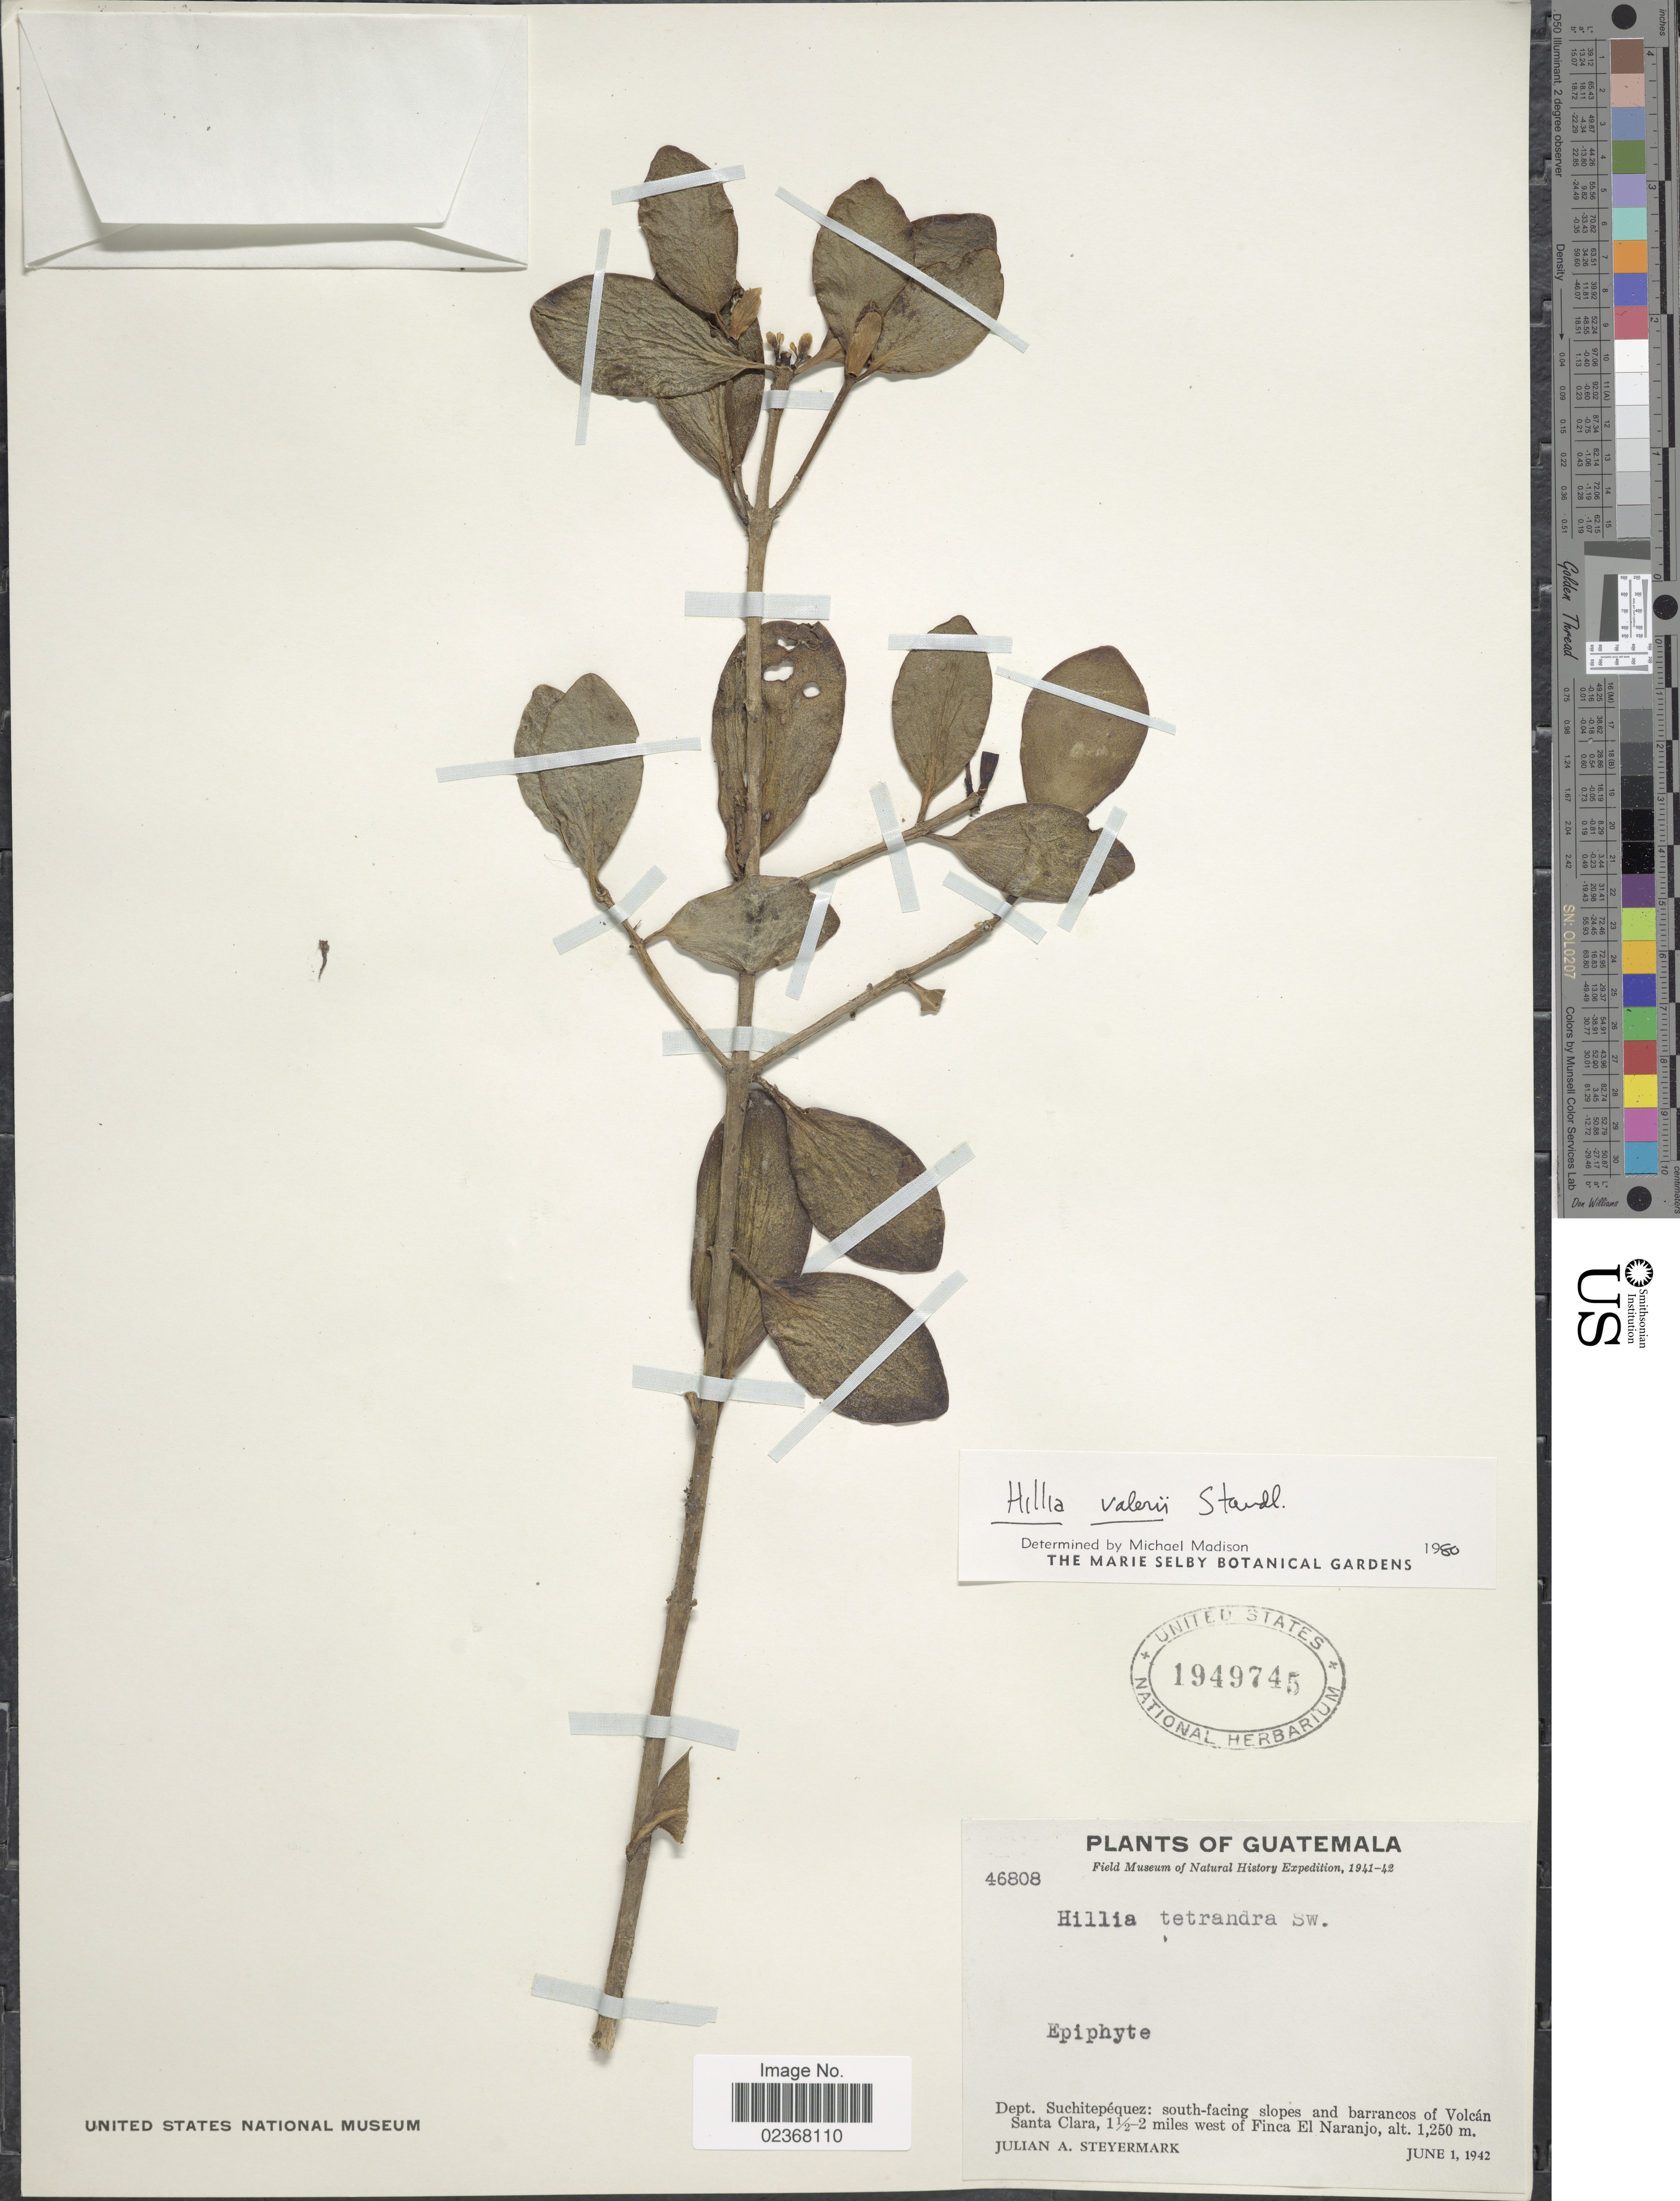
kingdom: Plantae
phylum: Tracheophyta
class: Magnoliopsida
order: Gentianales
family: Rubiaceae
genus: Cosmibuena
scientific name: Cosmibuena valerioi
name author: (Standl.) C.M. Taylor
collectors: J. Steyermark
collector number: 46808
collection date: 1942-06-01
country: Guatemala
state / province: Suchitepéquez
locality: Dept. Suchitepequez: south-facing slopes and barrancos of Volcan Santa Clara, 1½ - 2 miles west of Finca El Naranja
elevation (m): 1250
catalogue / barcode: US 1949745